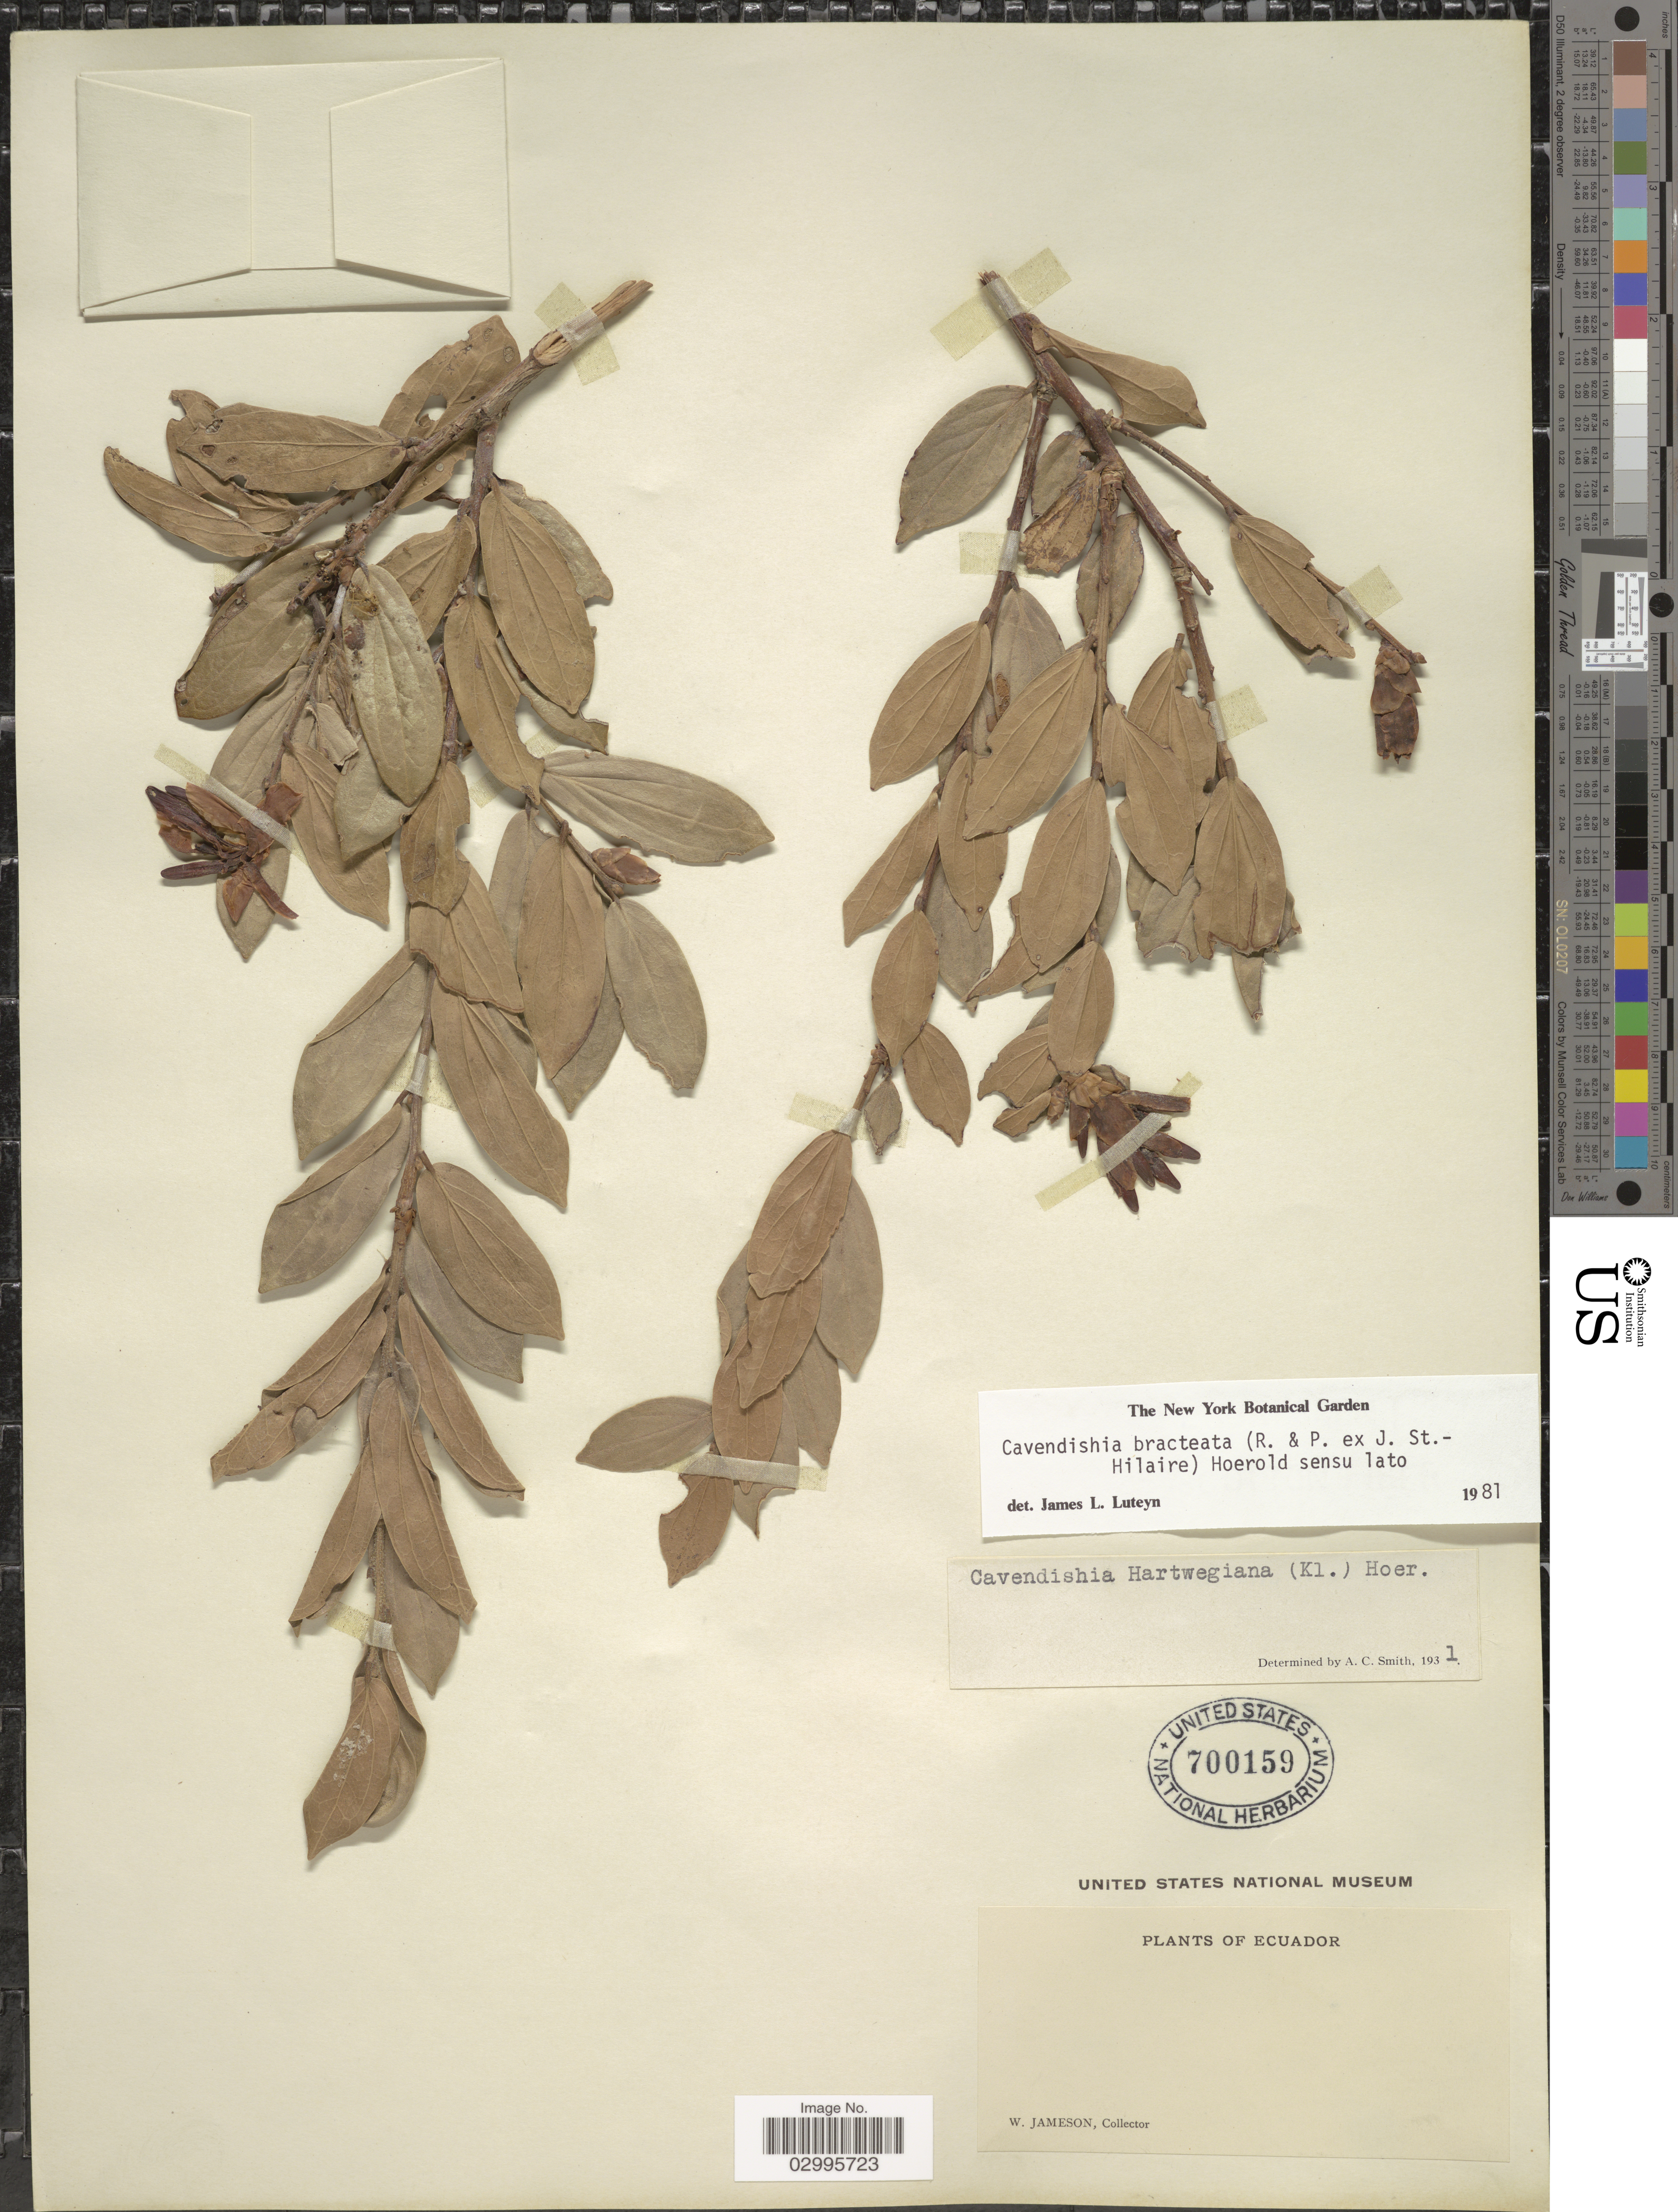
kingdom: Plantae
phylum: Tracheophyta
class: Magnoliopsida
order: Ericales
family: Ericaceae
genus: Cavendishia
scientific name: Cavendishia bracteata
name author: (Ruiz & Pav. ex J. St.-Hil.) Hoerold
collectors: W. Jameson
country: Ecuador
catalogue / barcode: US 700159